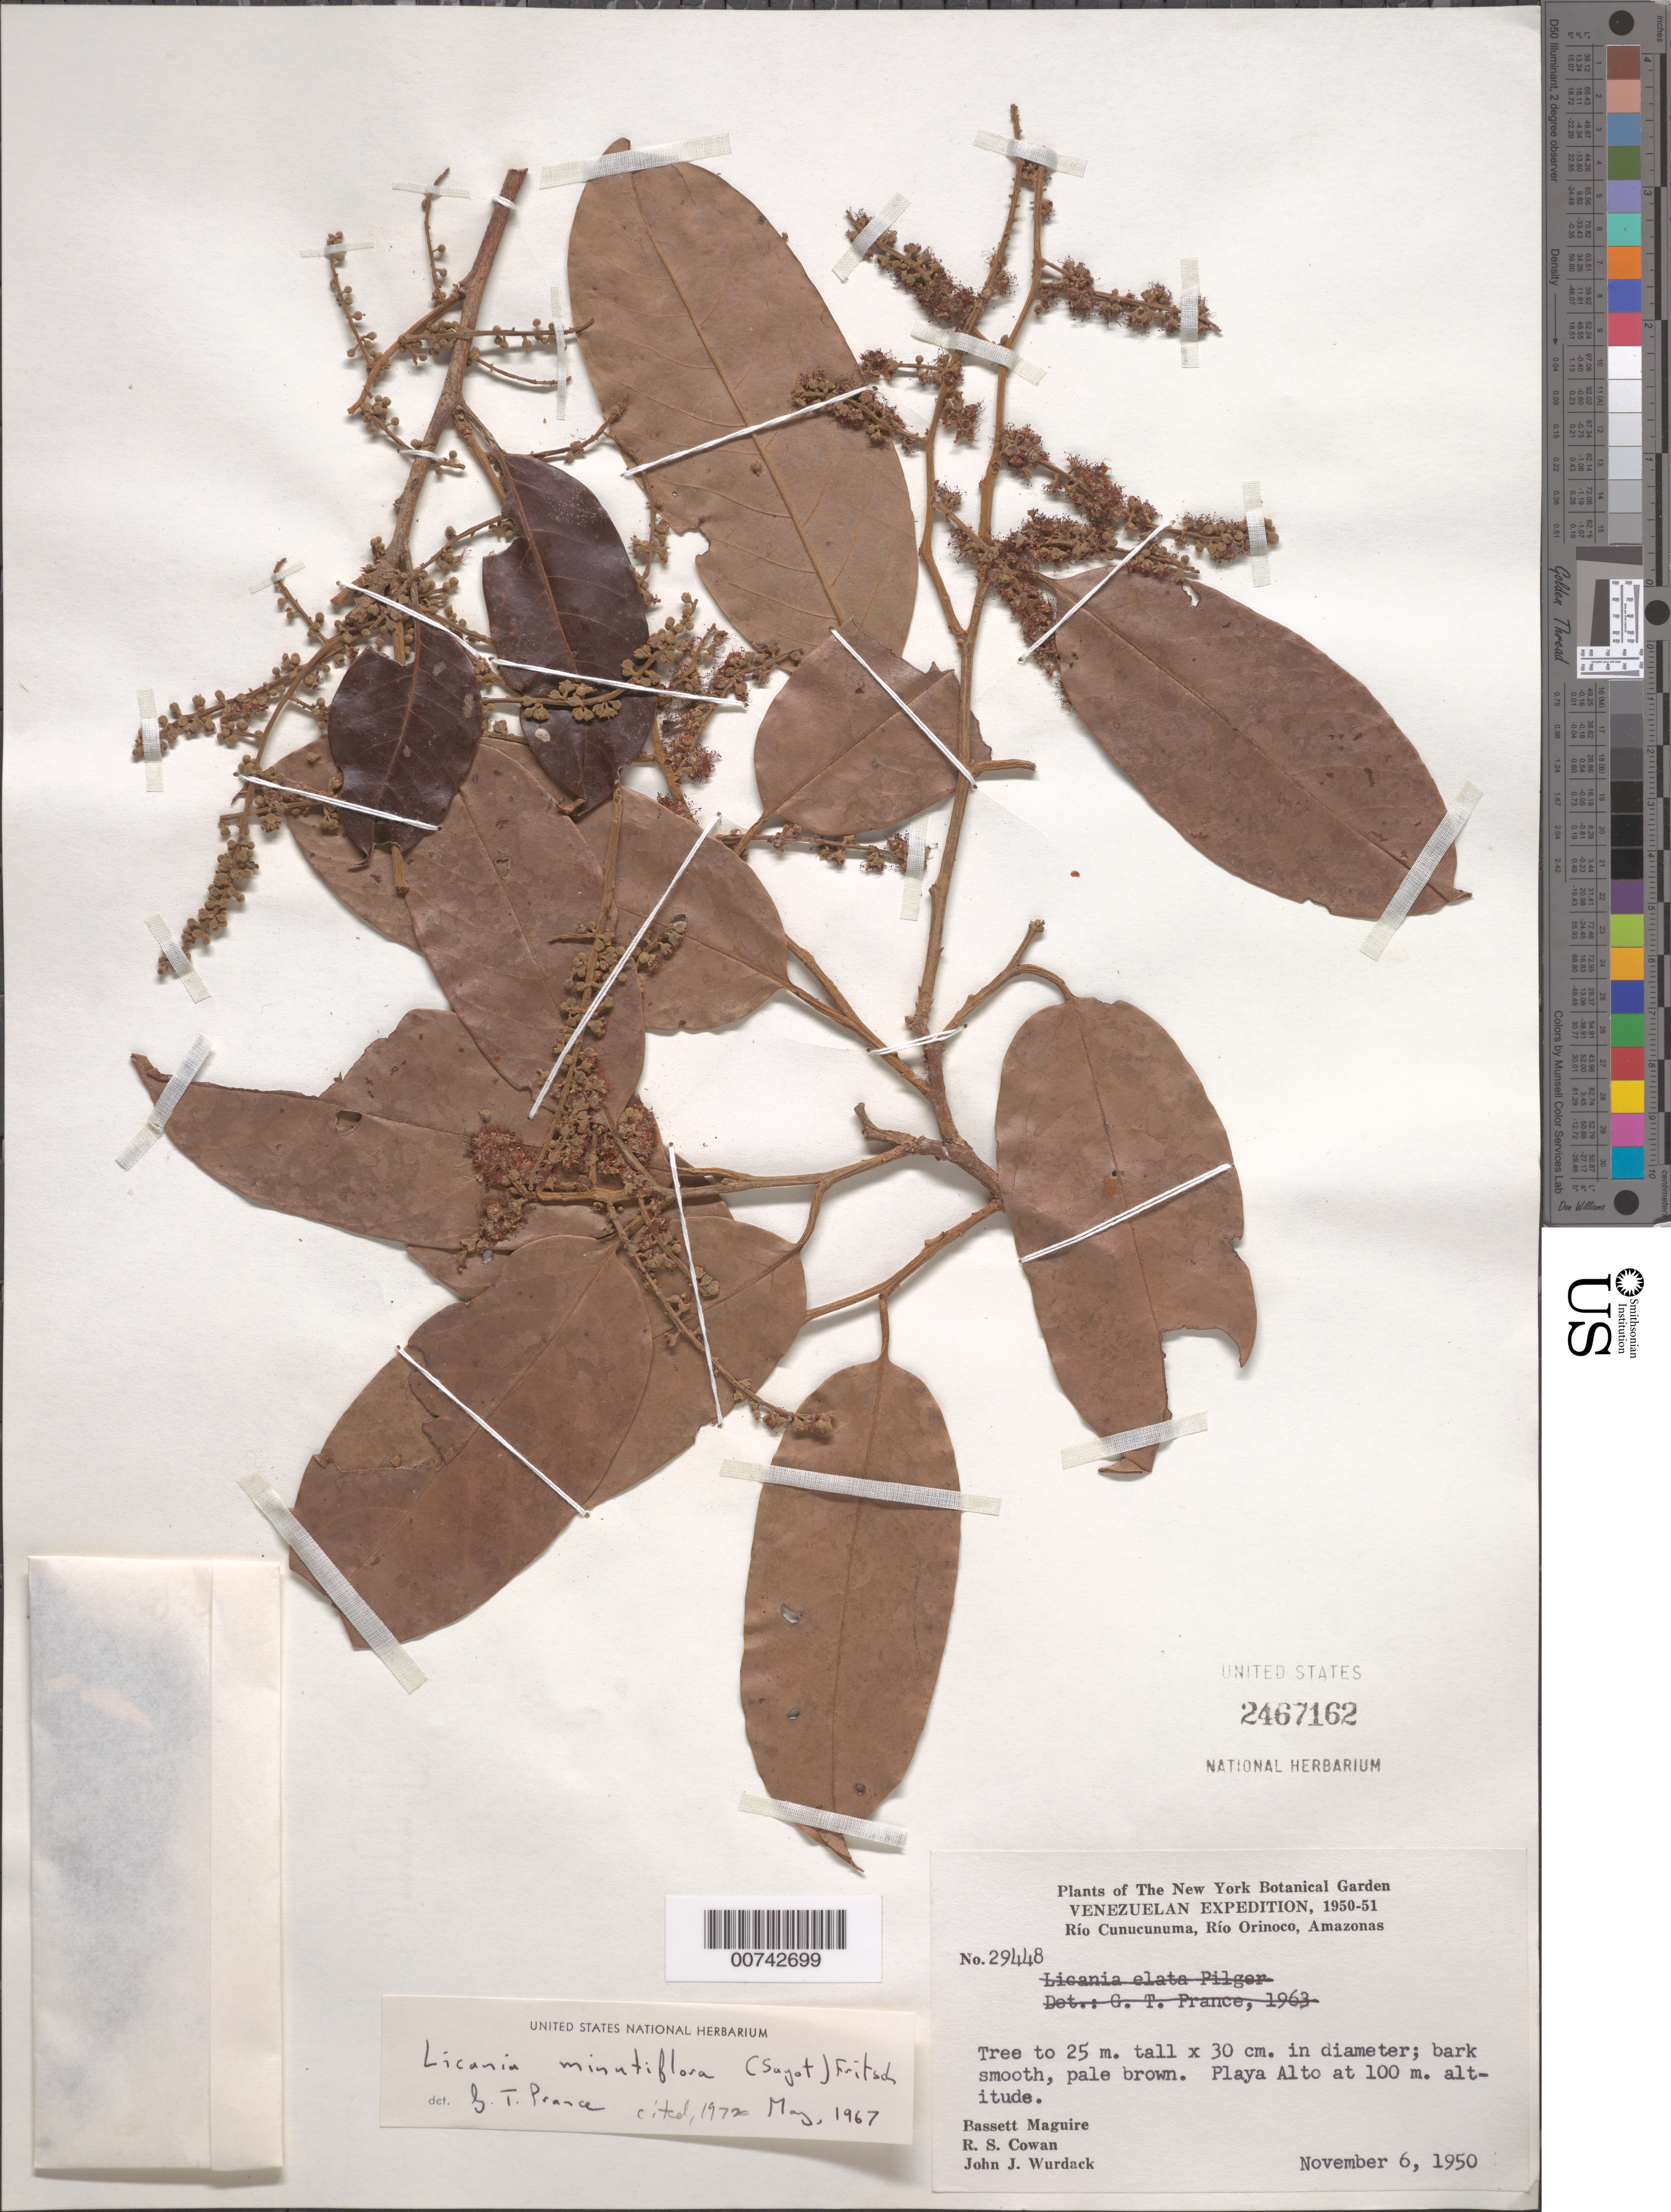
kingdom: Plantae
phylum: Tracheophyta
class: Magnoliopsida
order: Malpighiales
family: Chrysobalanaceae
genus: Moquilea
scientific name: Moquilea minutiflora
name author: Sagot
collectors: B. Maguire, R. S. Cowan & J. J. Wurdack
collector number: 29448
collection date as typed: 6-Nov-50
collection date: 1950-11-06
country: Venezuela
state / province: Amazonas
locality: Cerro Duida, Río Cunucunuma, Playa Alta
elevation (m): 100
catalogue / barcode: US 2467162